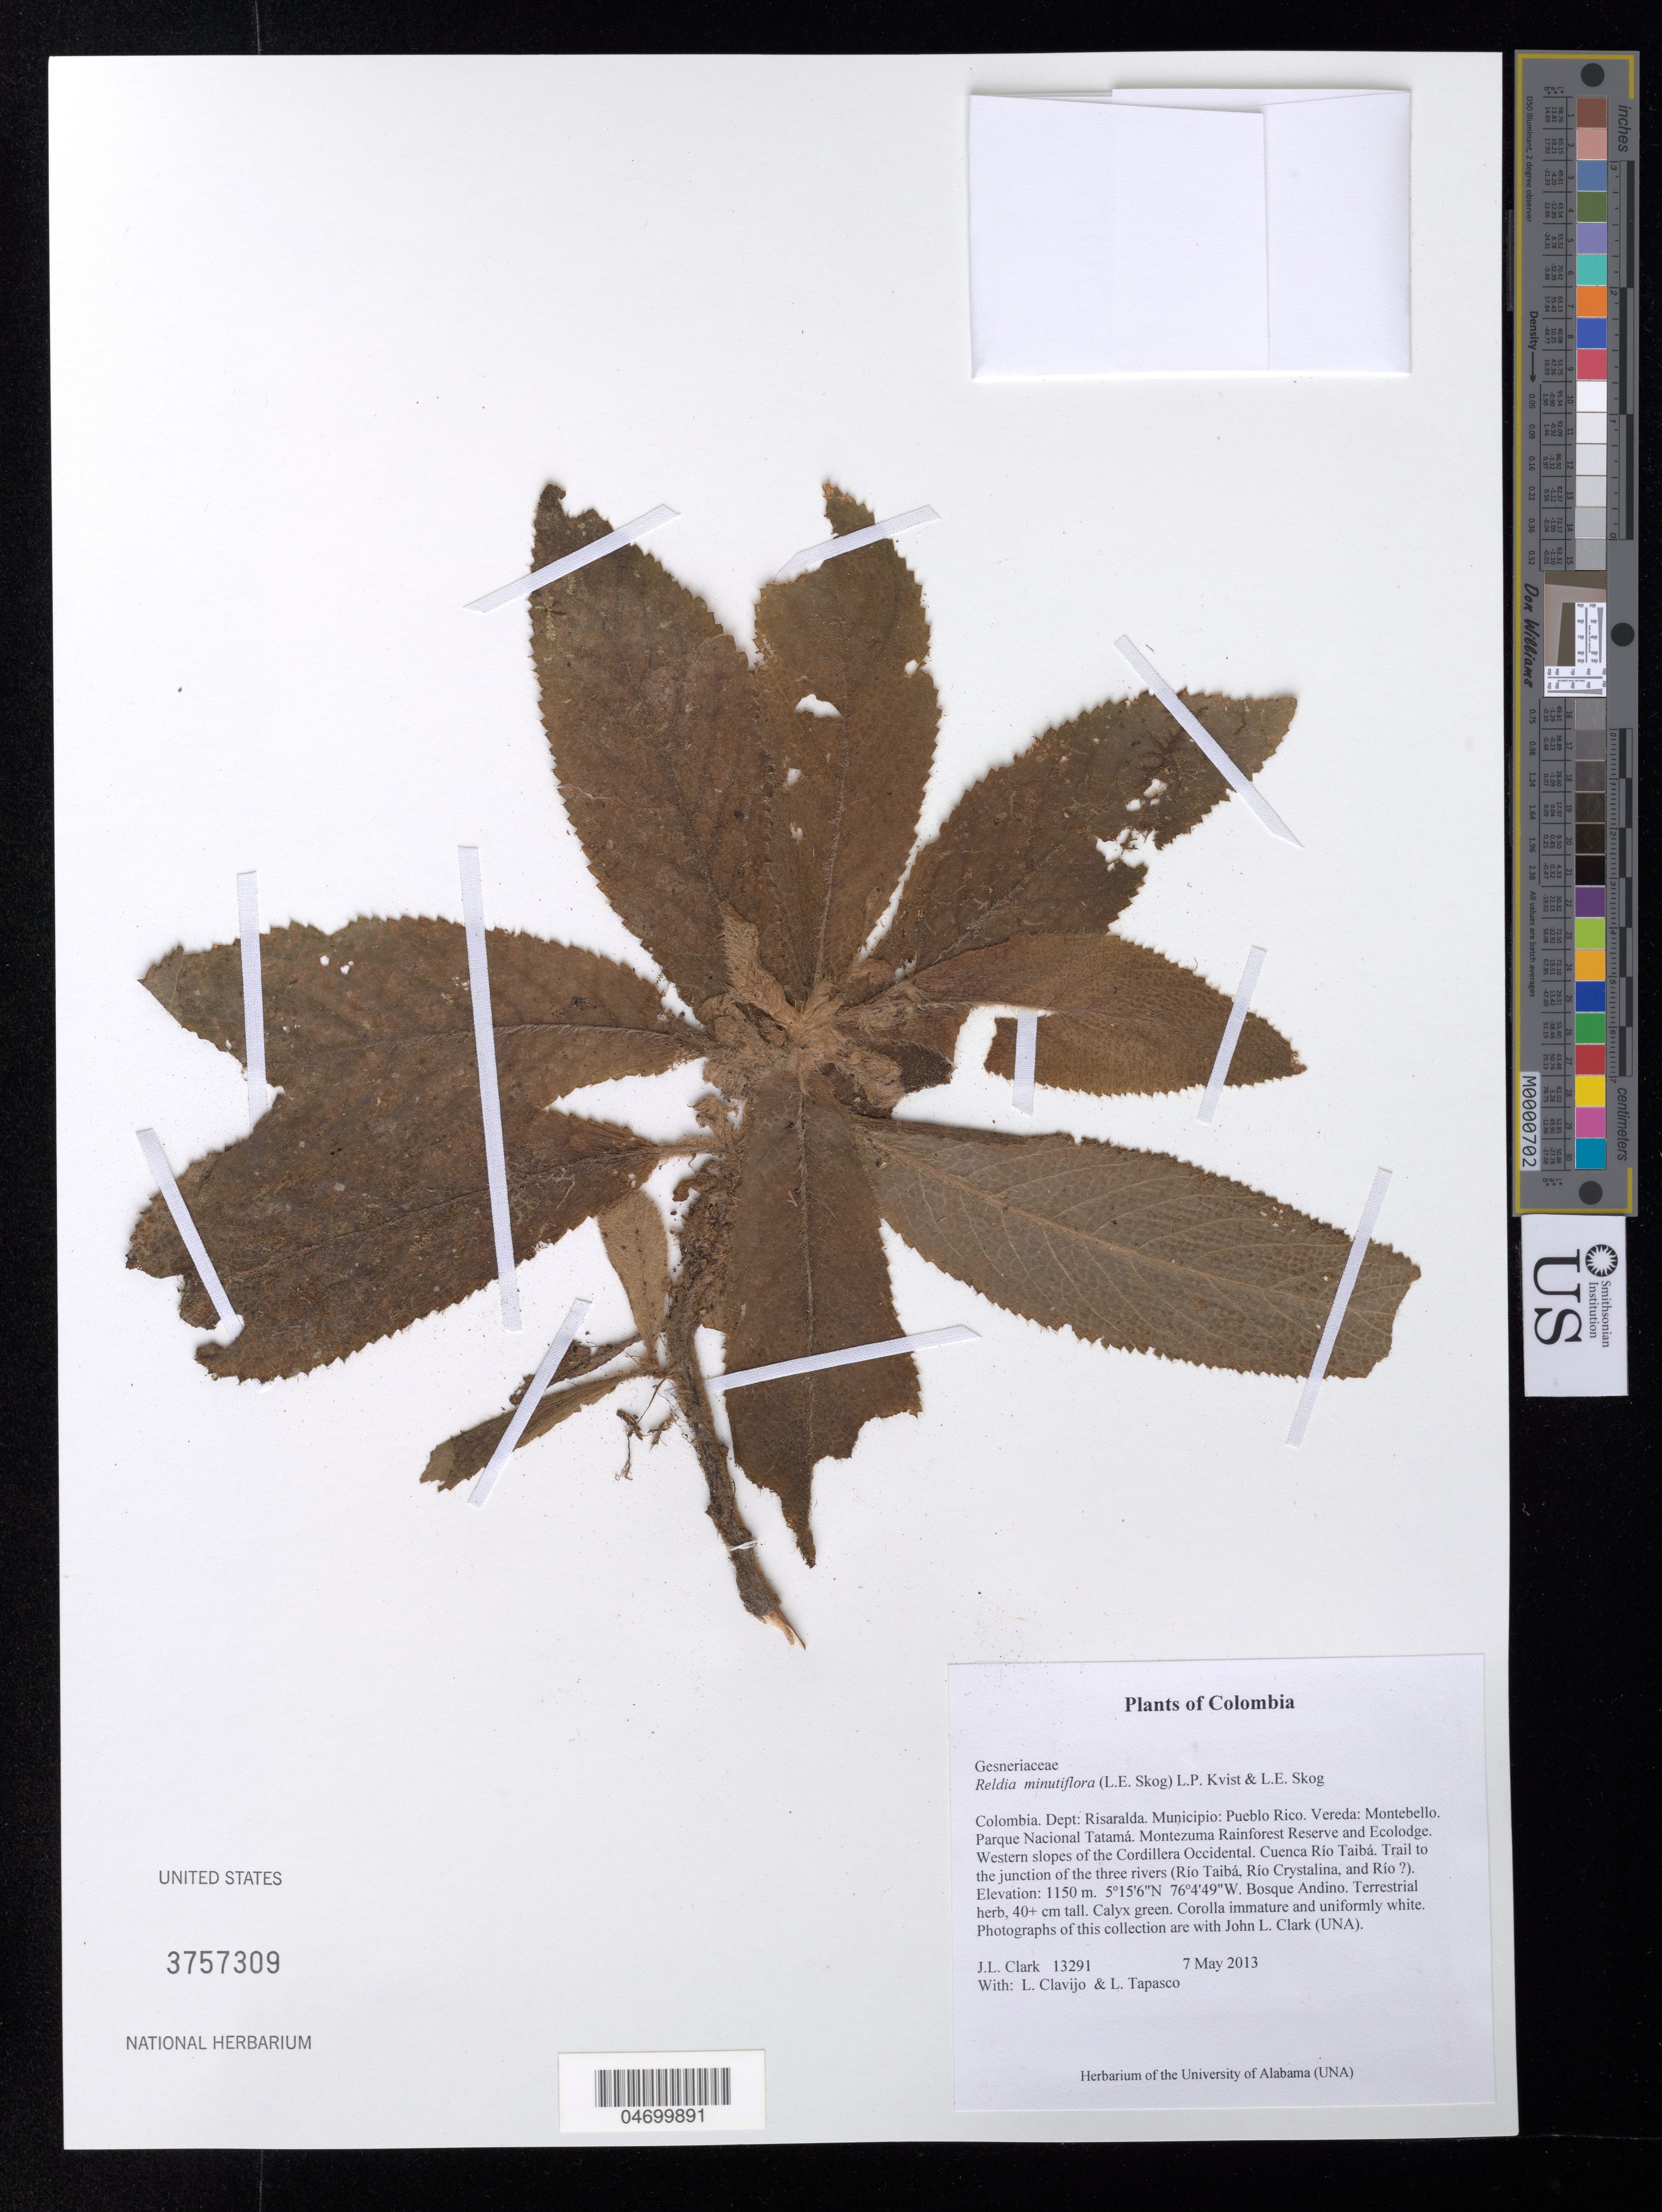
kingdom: Plantae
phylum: Tracheophyta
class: Magnoliopsida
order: Lamiales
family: Gesneriaceae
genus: Reldia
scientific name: Reldia minutiflora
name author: (L.E. Skog) L.P. Kvist & L.E. Skog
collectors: J. L. Clark, L. Clavijo & D. Olstein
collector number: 13291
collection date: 2013-05-07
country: Colombia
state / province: Risaralda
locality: Dept: Risaralda. Municipio: Pueblo Rico. Vereda: Montebello. Parque Nacional Tatamá. Montezuma Rainforest Reserve and Ecolodge. Western slopes of the Cordillera Occidental. Cuenca Río Taiba. Trail to the junction of the three rivers (Río Taibá, Río Crystalina, and Río ?).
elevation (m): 1150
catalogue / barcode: US 3757309